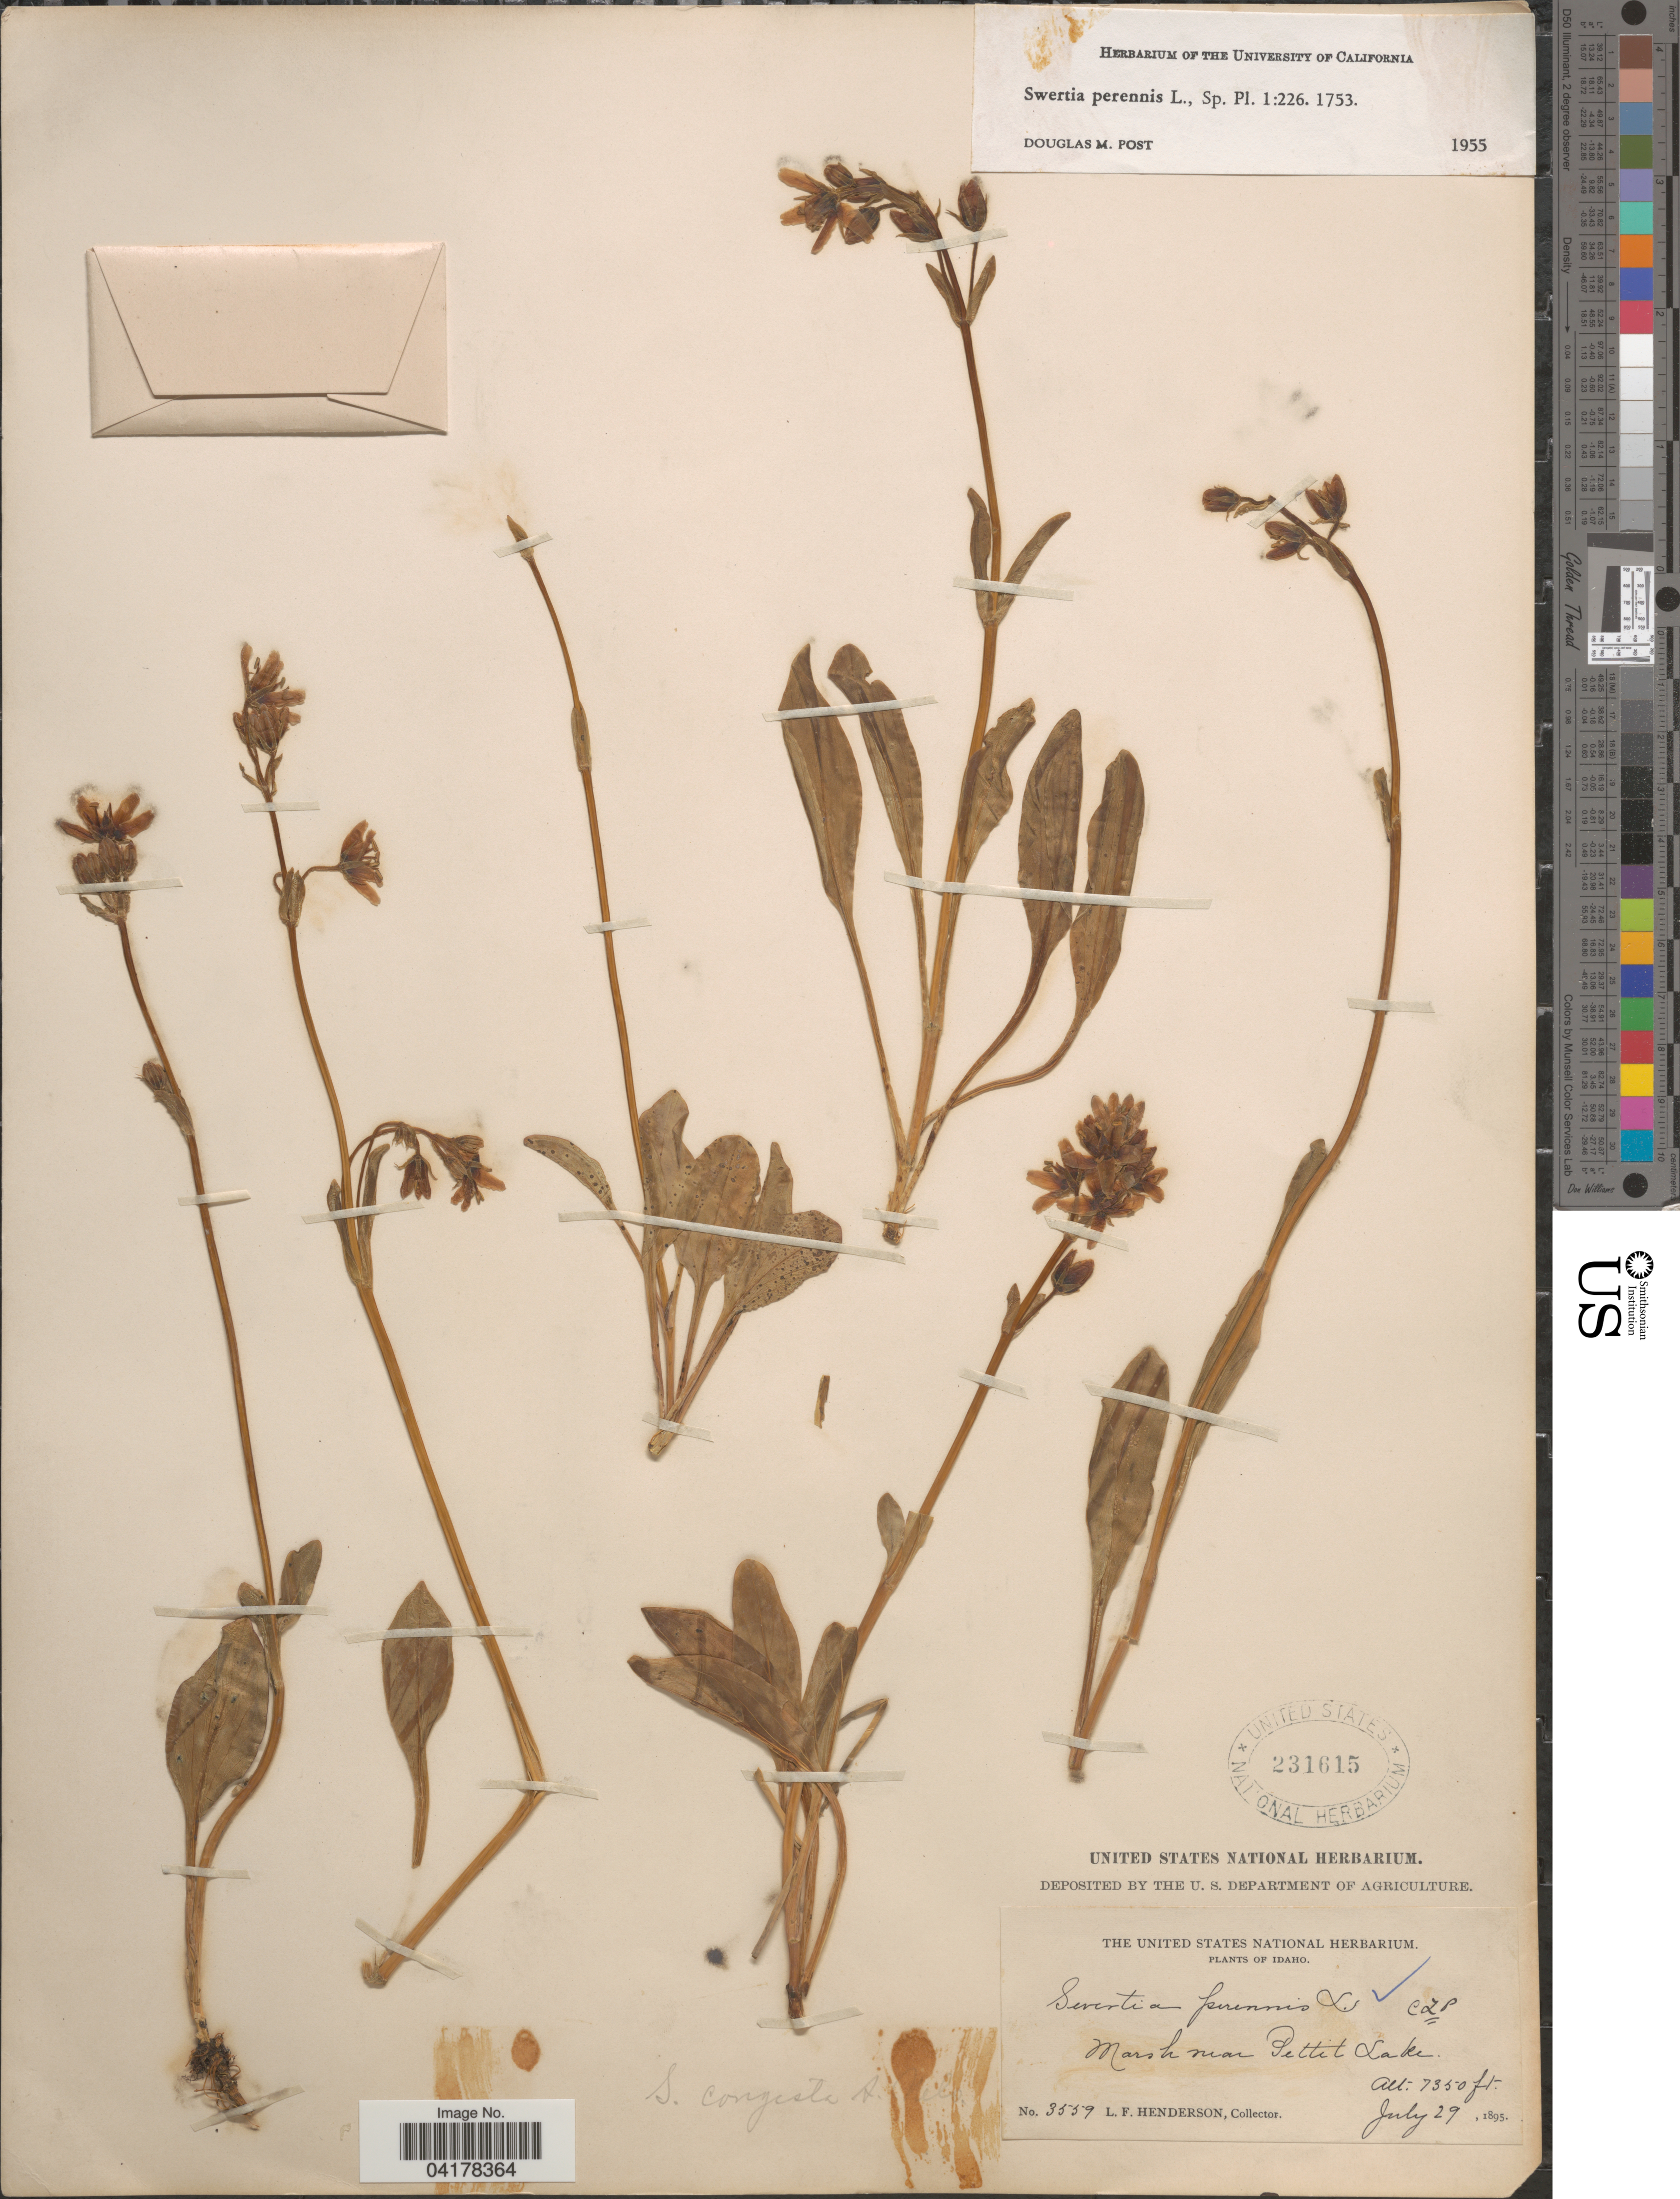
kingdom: Plantae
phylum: Tracheophyta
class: Magnoliopsida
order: Gentianales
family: Gentianaceae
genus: Swertia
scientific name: Swertia perennis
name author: L.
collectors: L. Henderson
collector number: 3559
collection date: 1895-07-29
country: United States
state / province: Idaho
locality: Marsh near Pettit Lake.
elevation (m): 2240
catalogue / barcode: US 231615